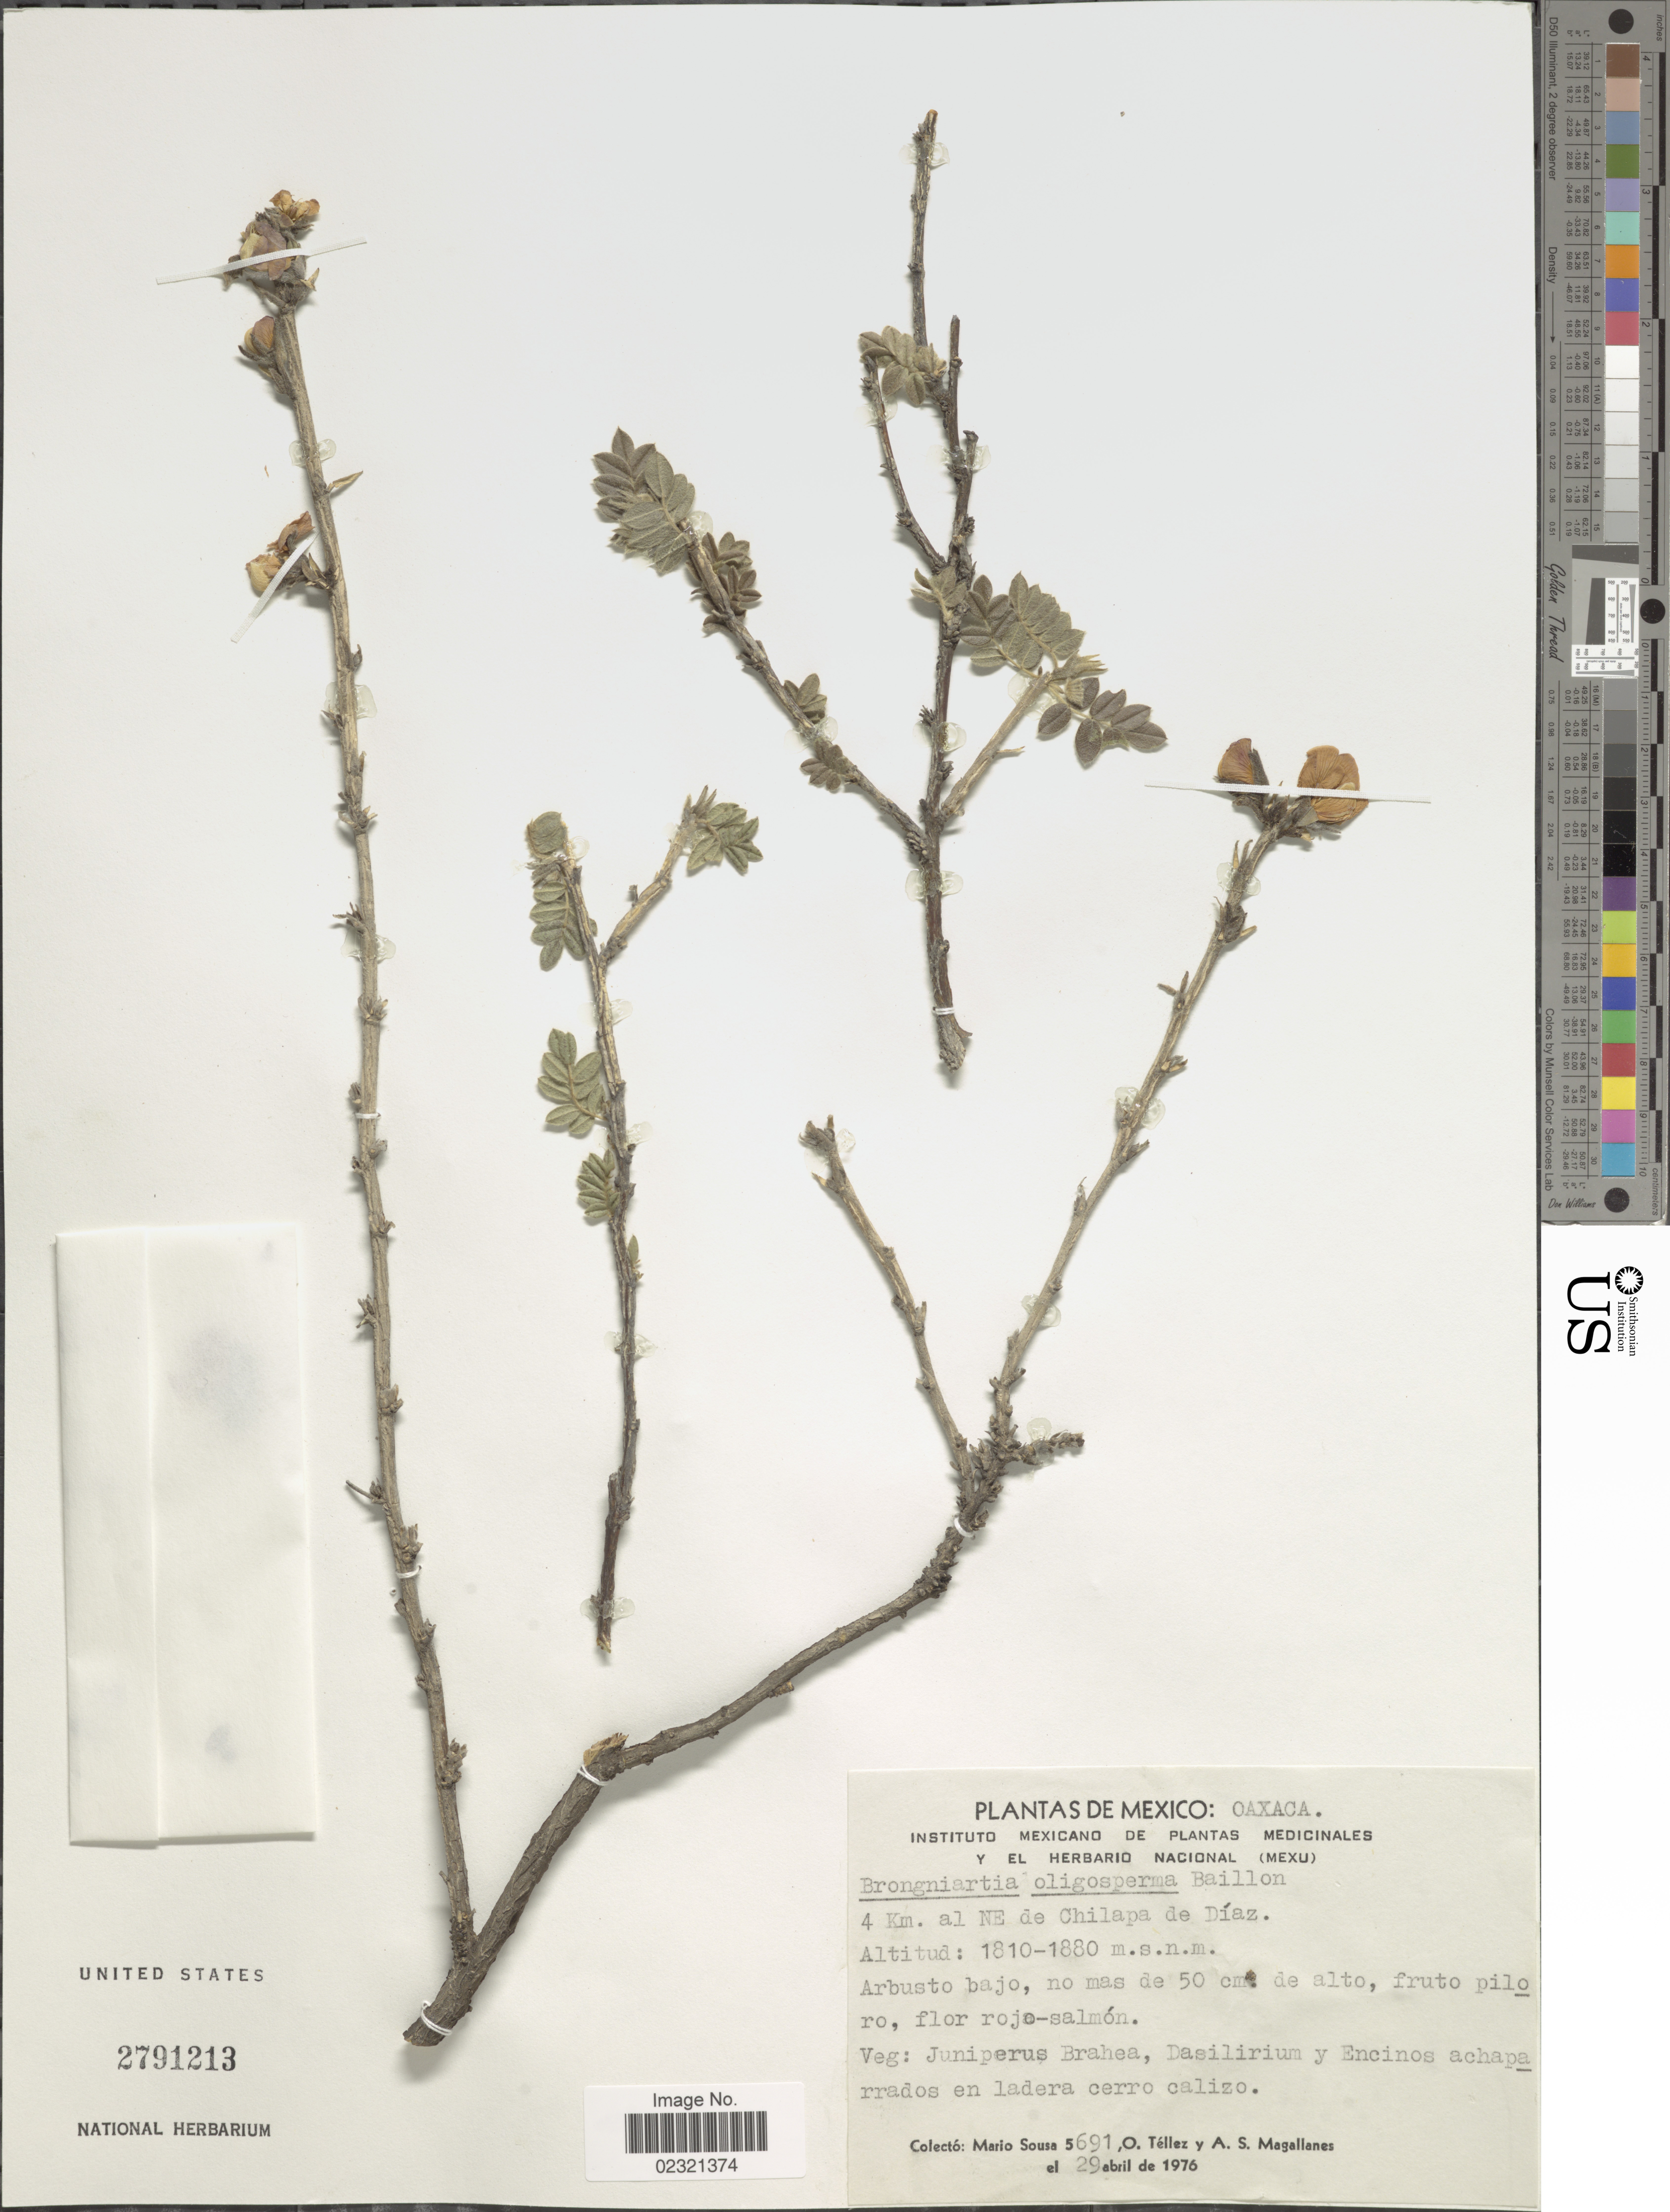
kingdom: Plantae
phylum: Tracheophyta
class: Magnoliopsida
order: Fabales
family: Fabaceae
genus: Brongniartia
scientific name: Brongniartia oligosperma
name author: Baill.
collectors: M. Sousa S., O. Tellez & A. Magallanes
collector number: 5691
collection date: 1976-04-29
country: Mexico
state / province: Oaxaca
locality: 4 km. al NE de Chilapa de Diaz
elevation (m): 1810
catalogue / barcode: US 2791213